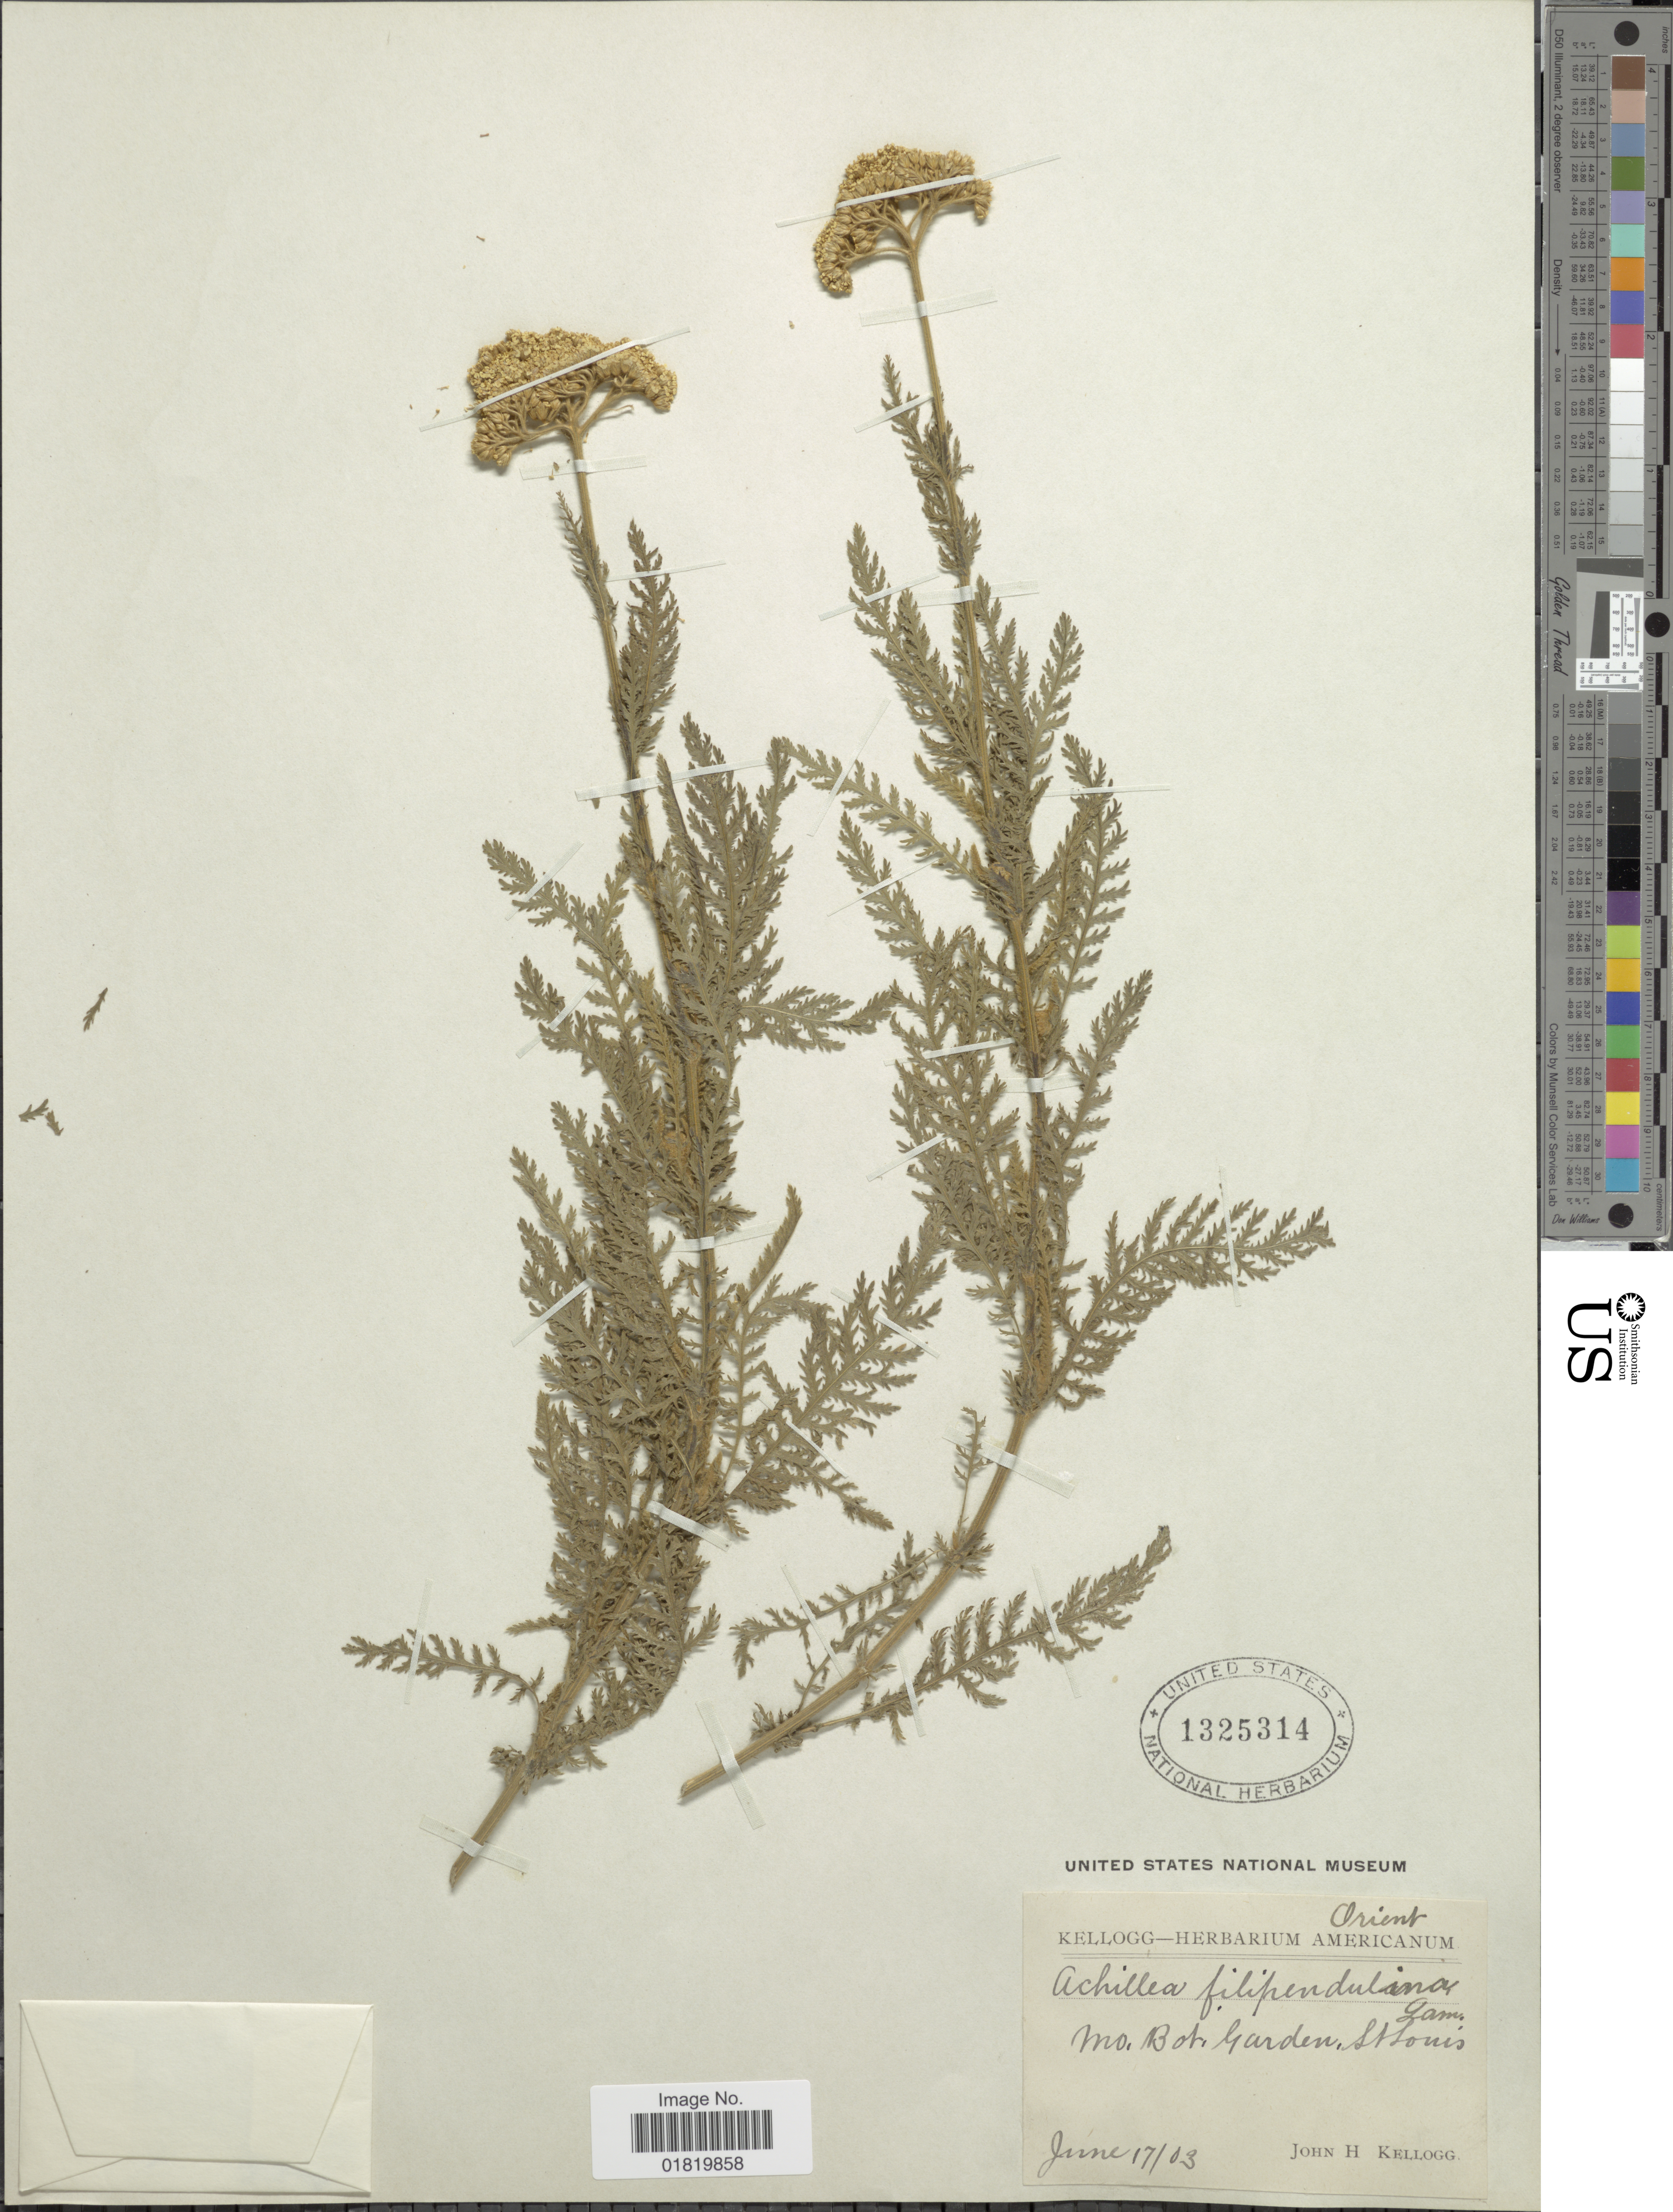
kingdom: Plantae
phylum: Tracheophyta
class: Magnoliopsida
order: Asterales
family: Asteraceae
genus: Achillea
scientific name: Achillea filipendula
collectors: J. H. Kellogg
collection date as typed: Transcribed d/m/y: 17/6/3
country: United States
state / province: Missouri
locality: Mo. Bot. Garden, St. Louis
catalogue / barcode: US 1325314